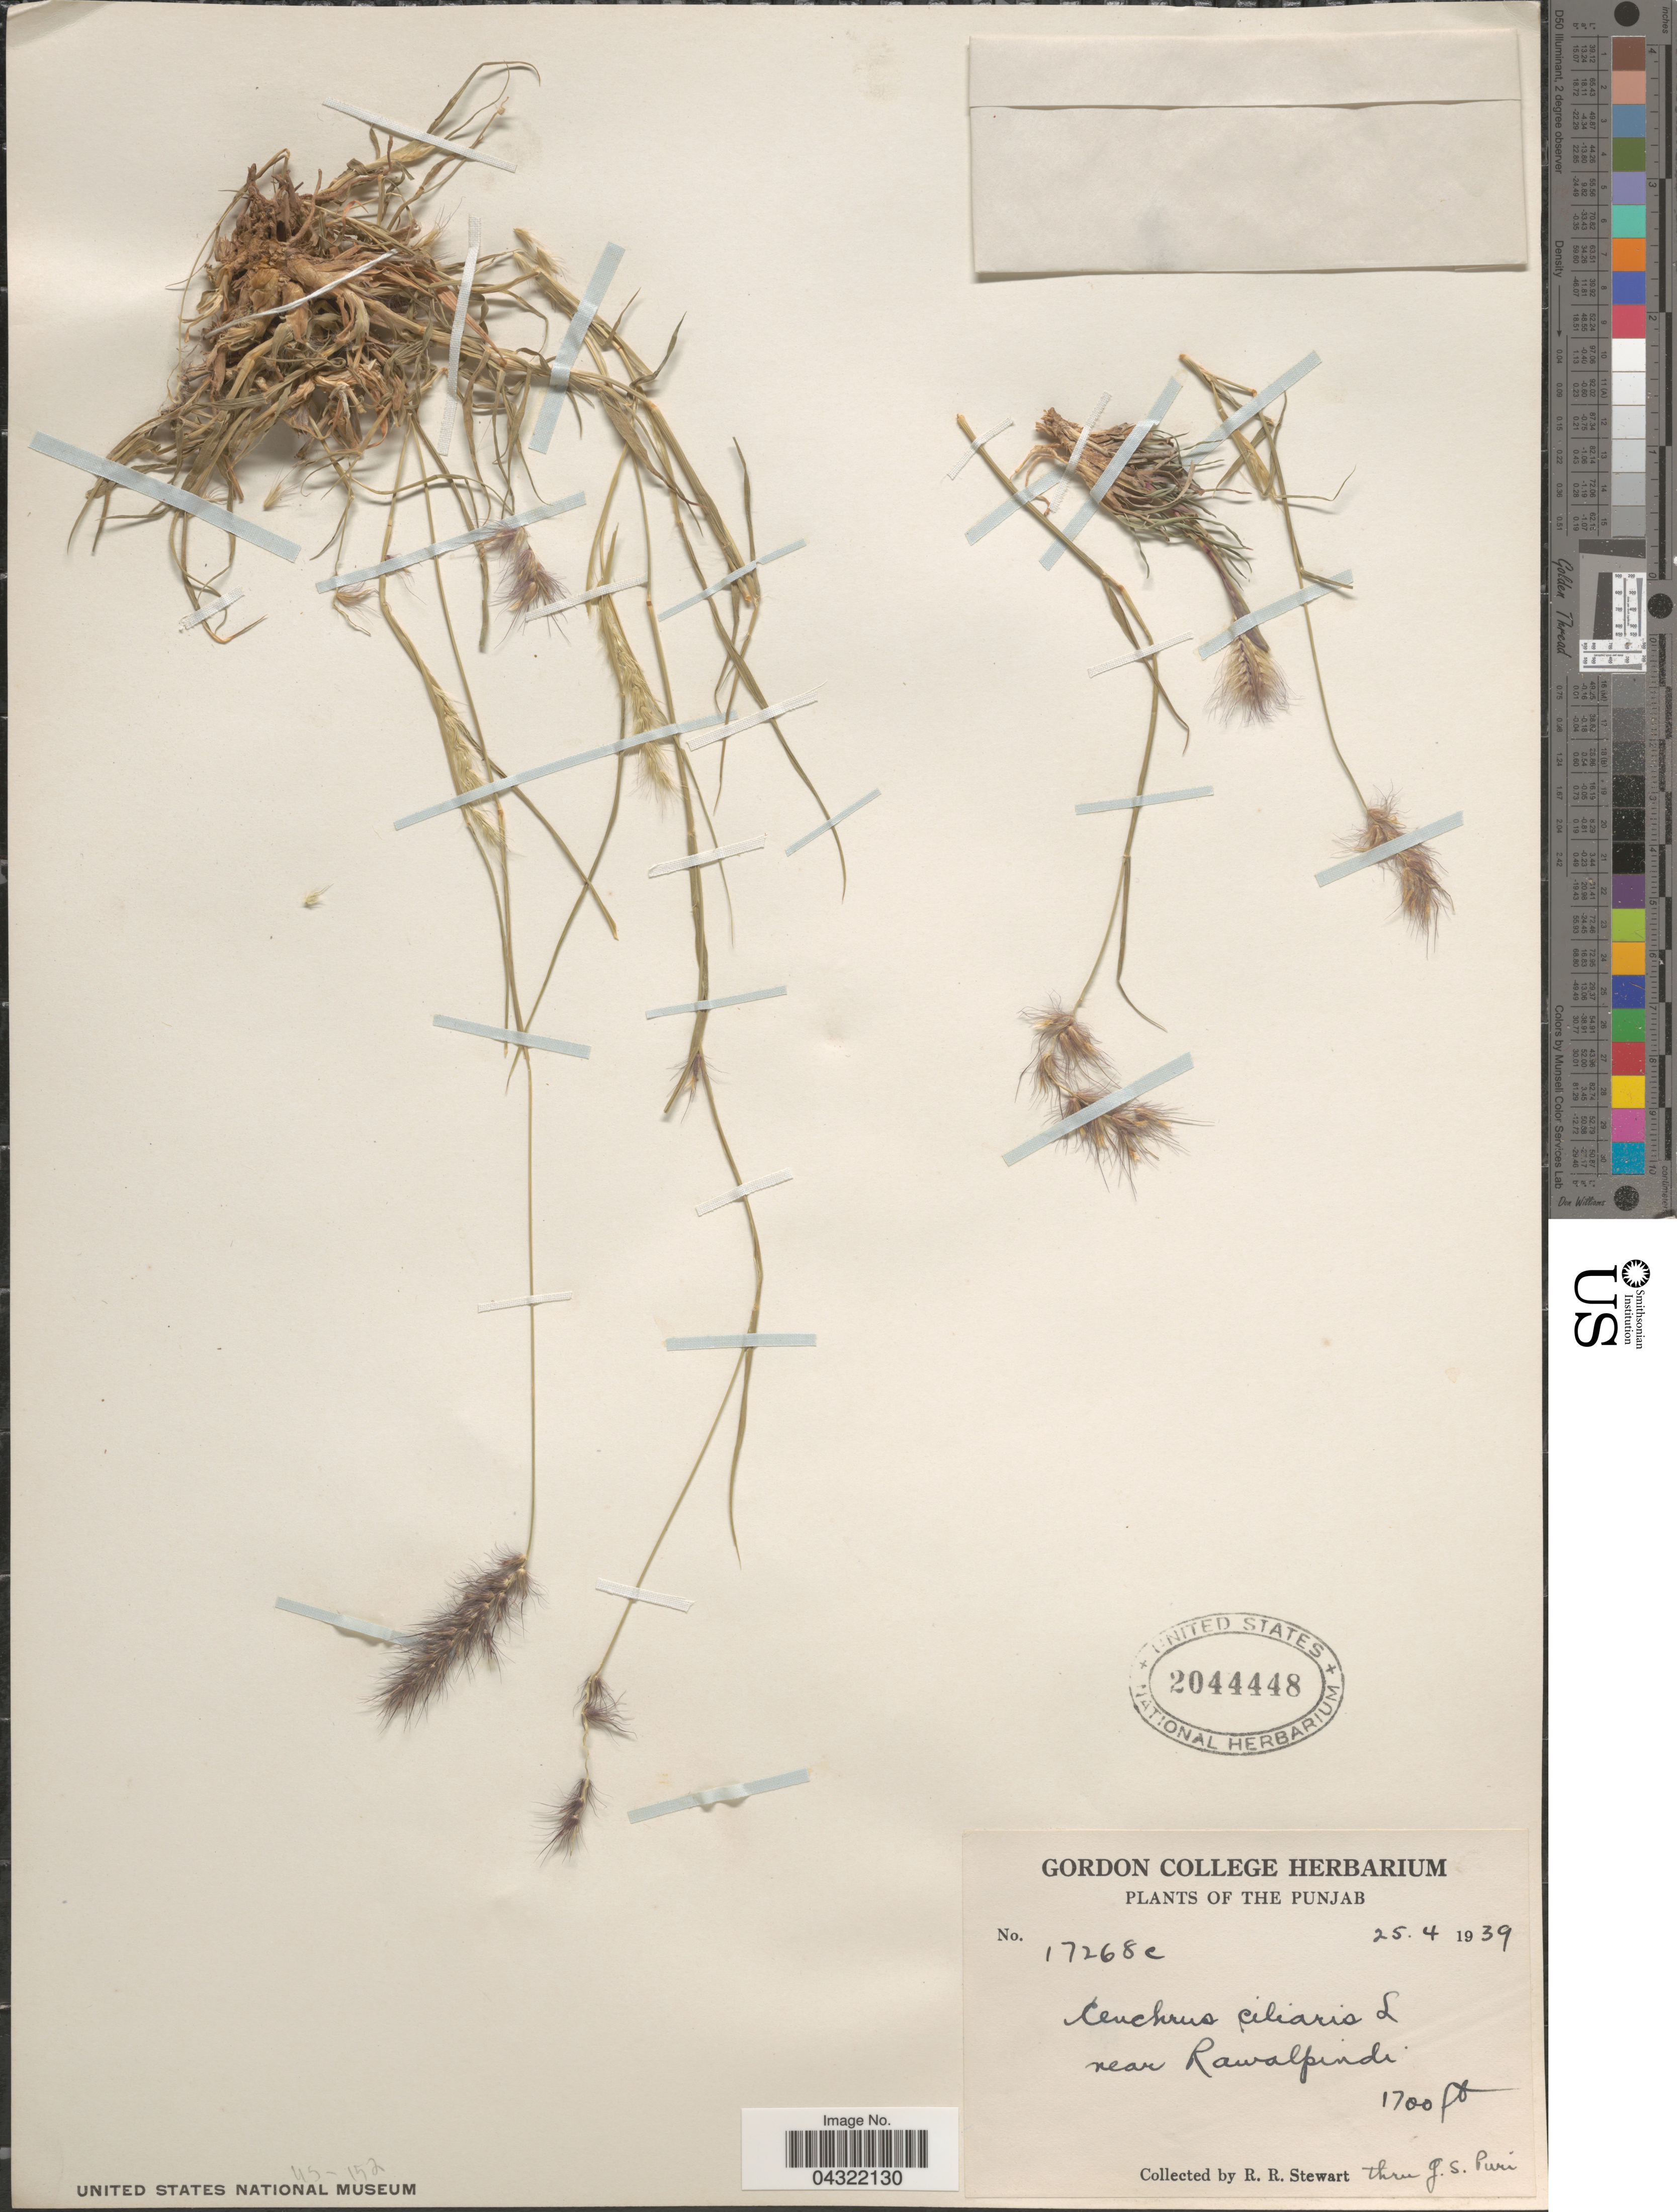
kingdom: Plantae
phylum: Tracheophyta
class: Liliopsida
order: Poales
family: Poaceae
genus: Cenchrus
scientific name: Cenchrus ciliaris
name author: L.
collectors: R. Stewart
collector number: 17268c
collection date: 1939-04-25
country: Pakistan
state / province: Punjab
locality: The Punjab. Near Rawalapindi.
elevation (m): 518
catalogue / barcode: US 2044448